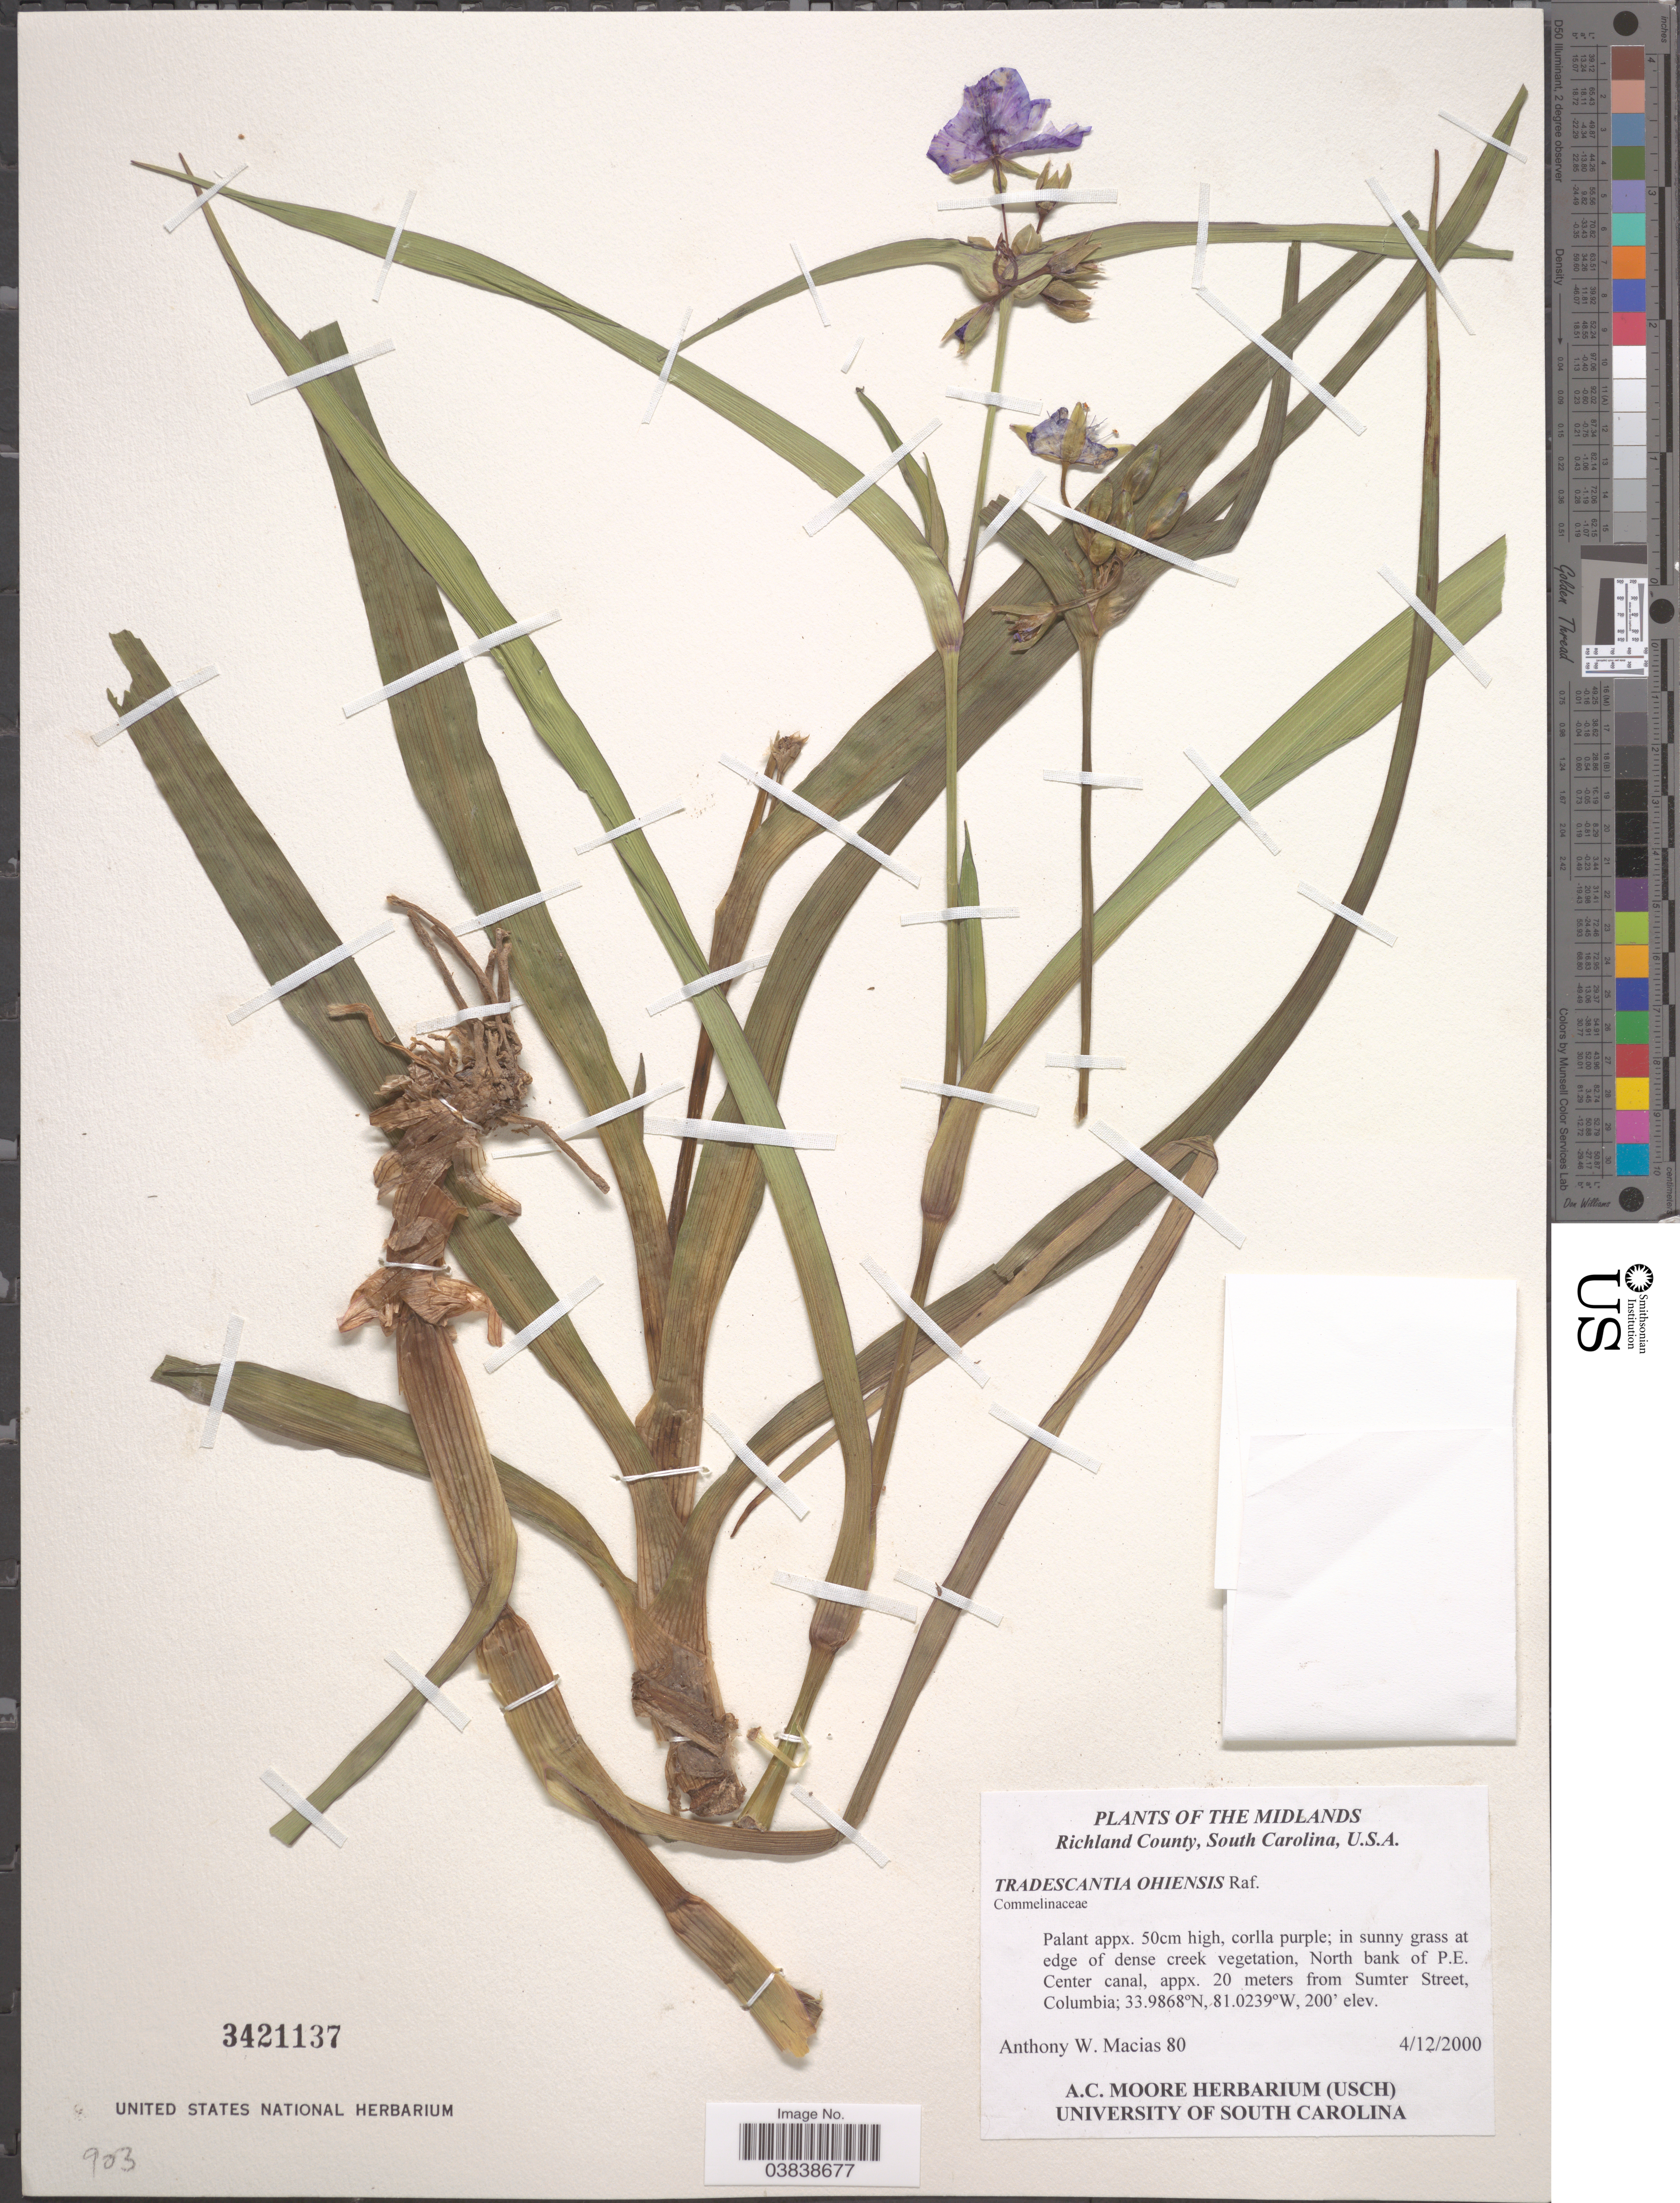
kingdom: Plantae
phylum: Tracheophyta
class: Liliopsida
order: Commelinales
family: Commelinaceae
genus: Tradescantia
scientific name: Tradescantia ohiensis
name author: Raf.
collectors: A. Macías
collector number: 80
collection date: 2000-04-12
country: United States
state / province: South Carolina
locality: Midlands. Richland County. In sunny grass at edge of dense creek vegetation, North bank of P.E. Center canal, appx. 20 meters from Sumter Street, Columbia.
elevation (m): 61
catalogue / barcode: US 3421137